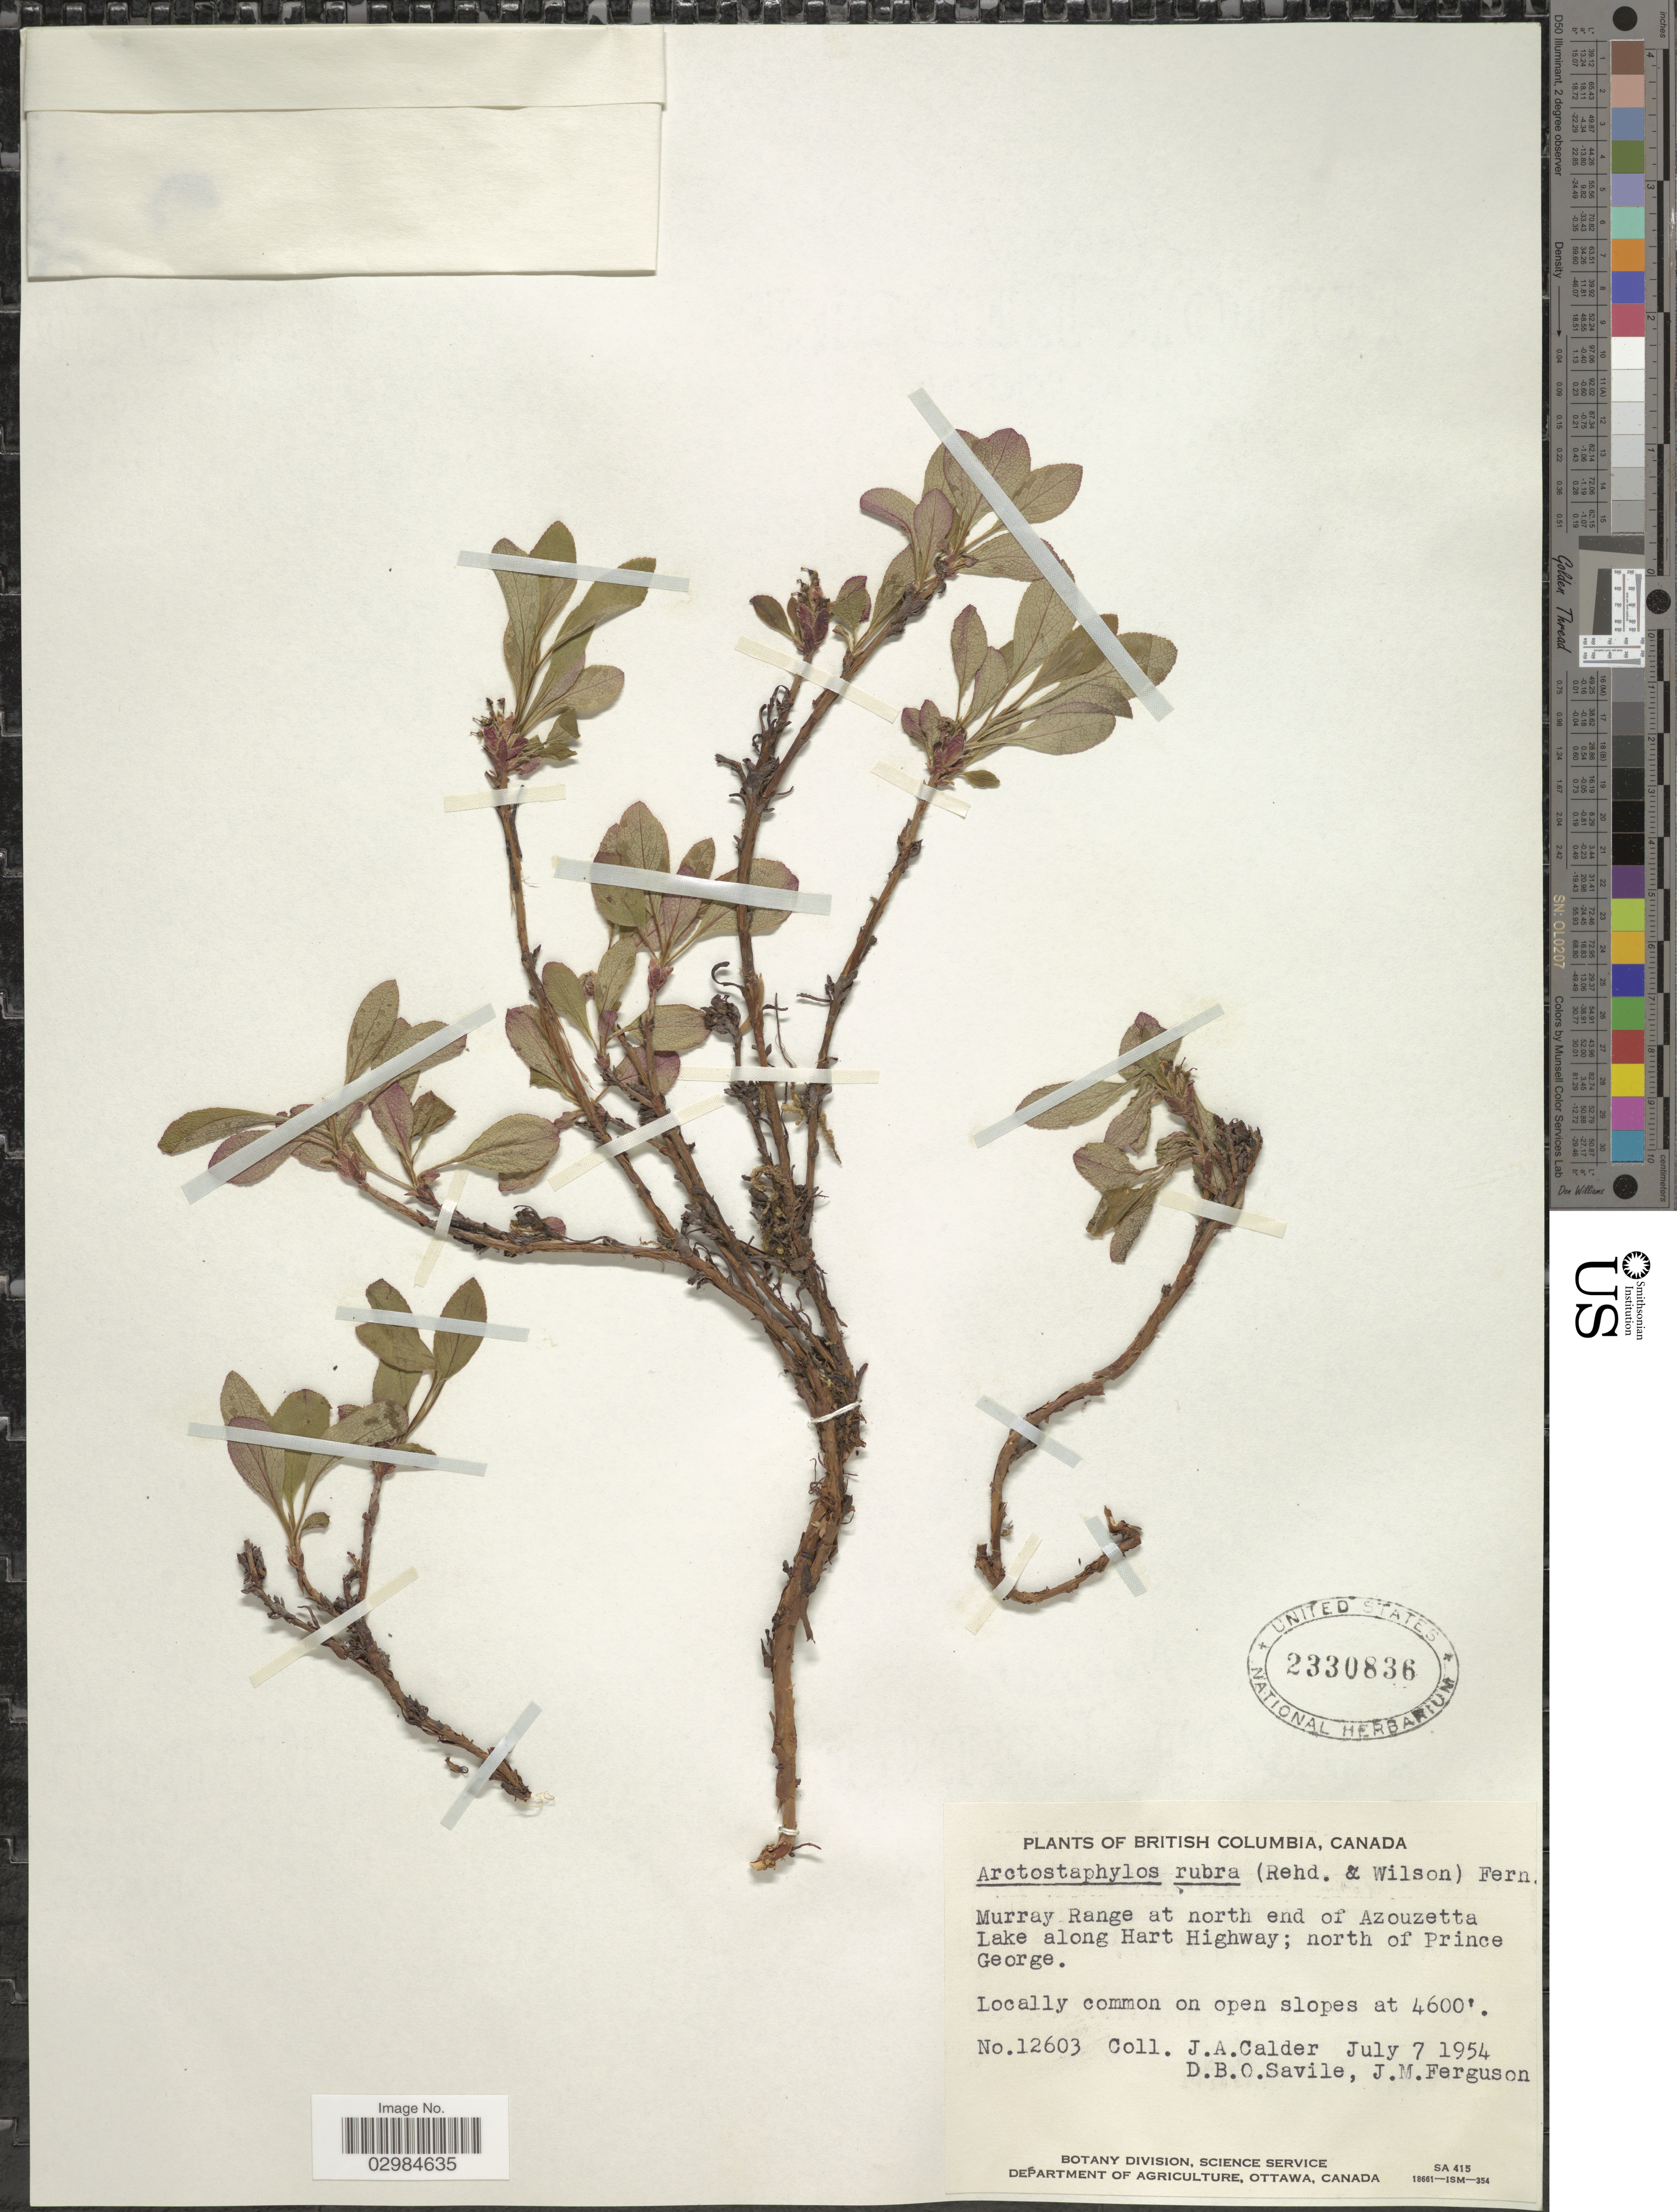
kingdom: Plantae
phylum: Tracheophyta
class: Magnoliopsida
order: Ericales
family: Ericaceae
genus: Arctostaphylos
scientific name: Arctostaphylos rubra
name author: (Rehder & E.H. Wilson) Fernald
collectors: J. A. Calder, D. Savile & J. M. Ferguson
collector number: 12603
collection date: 1954-07-07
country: Canada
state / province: British Columbia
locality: Murray Range at north end of Azouzetta Lake along Hart Highway; north of Prince George.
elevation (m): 1402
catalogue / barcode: US 2330836